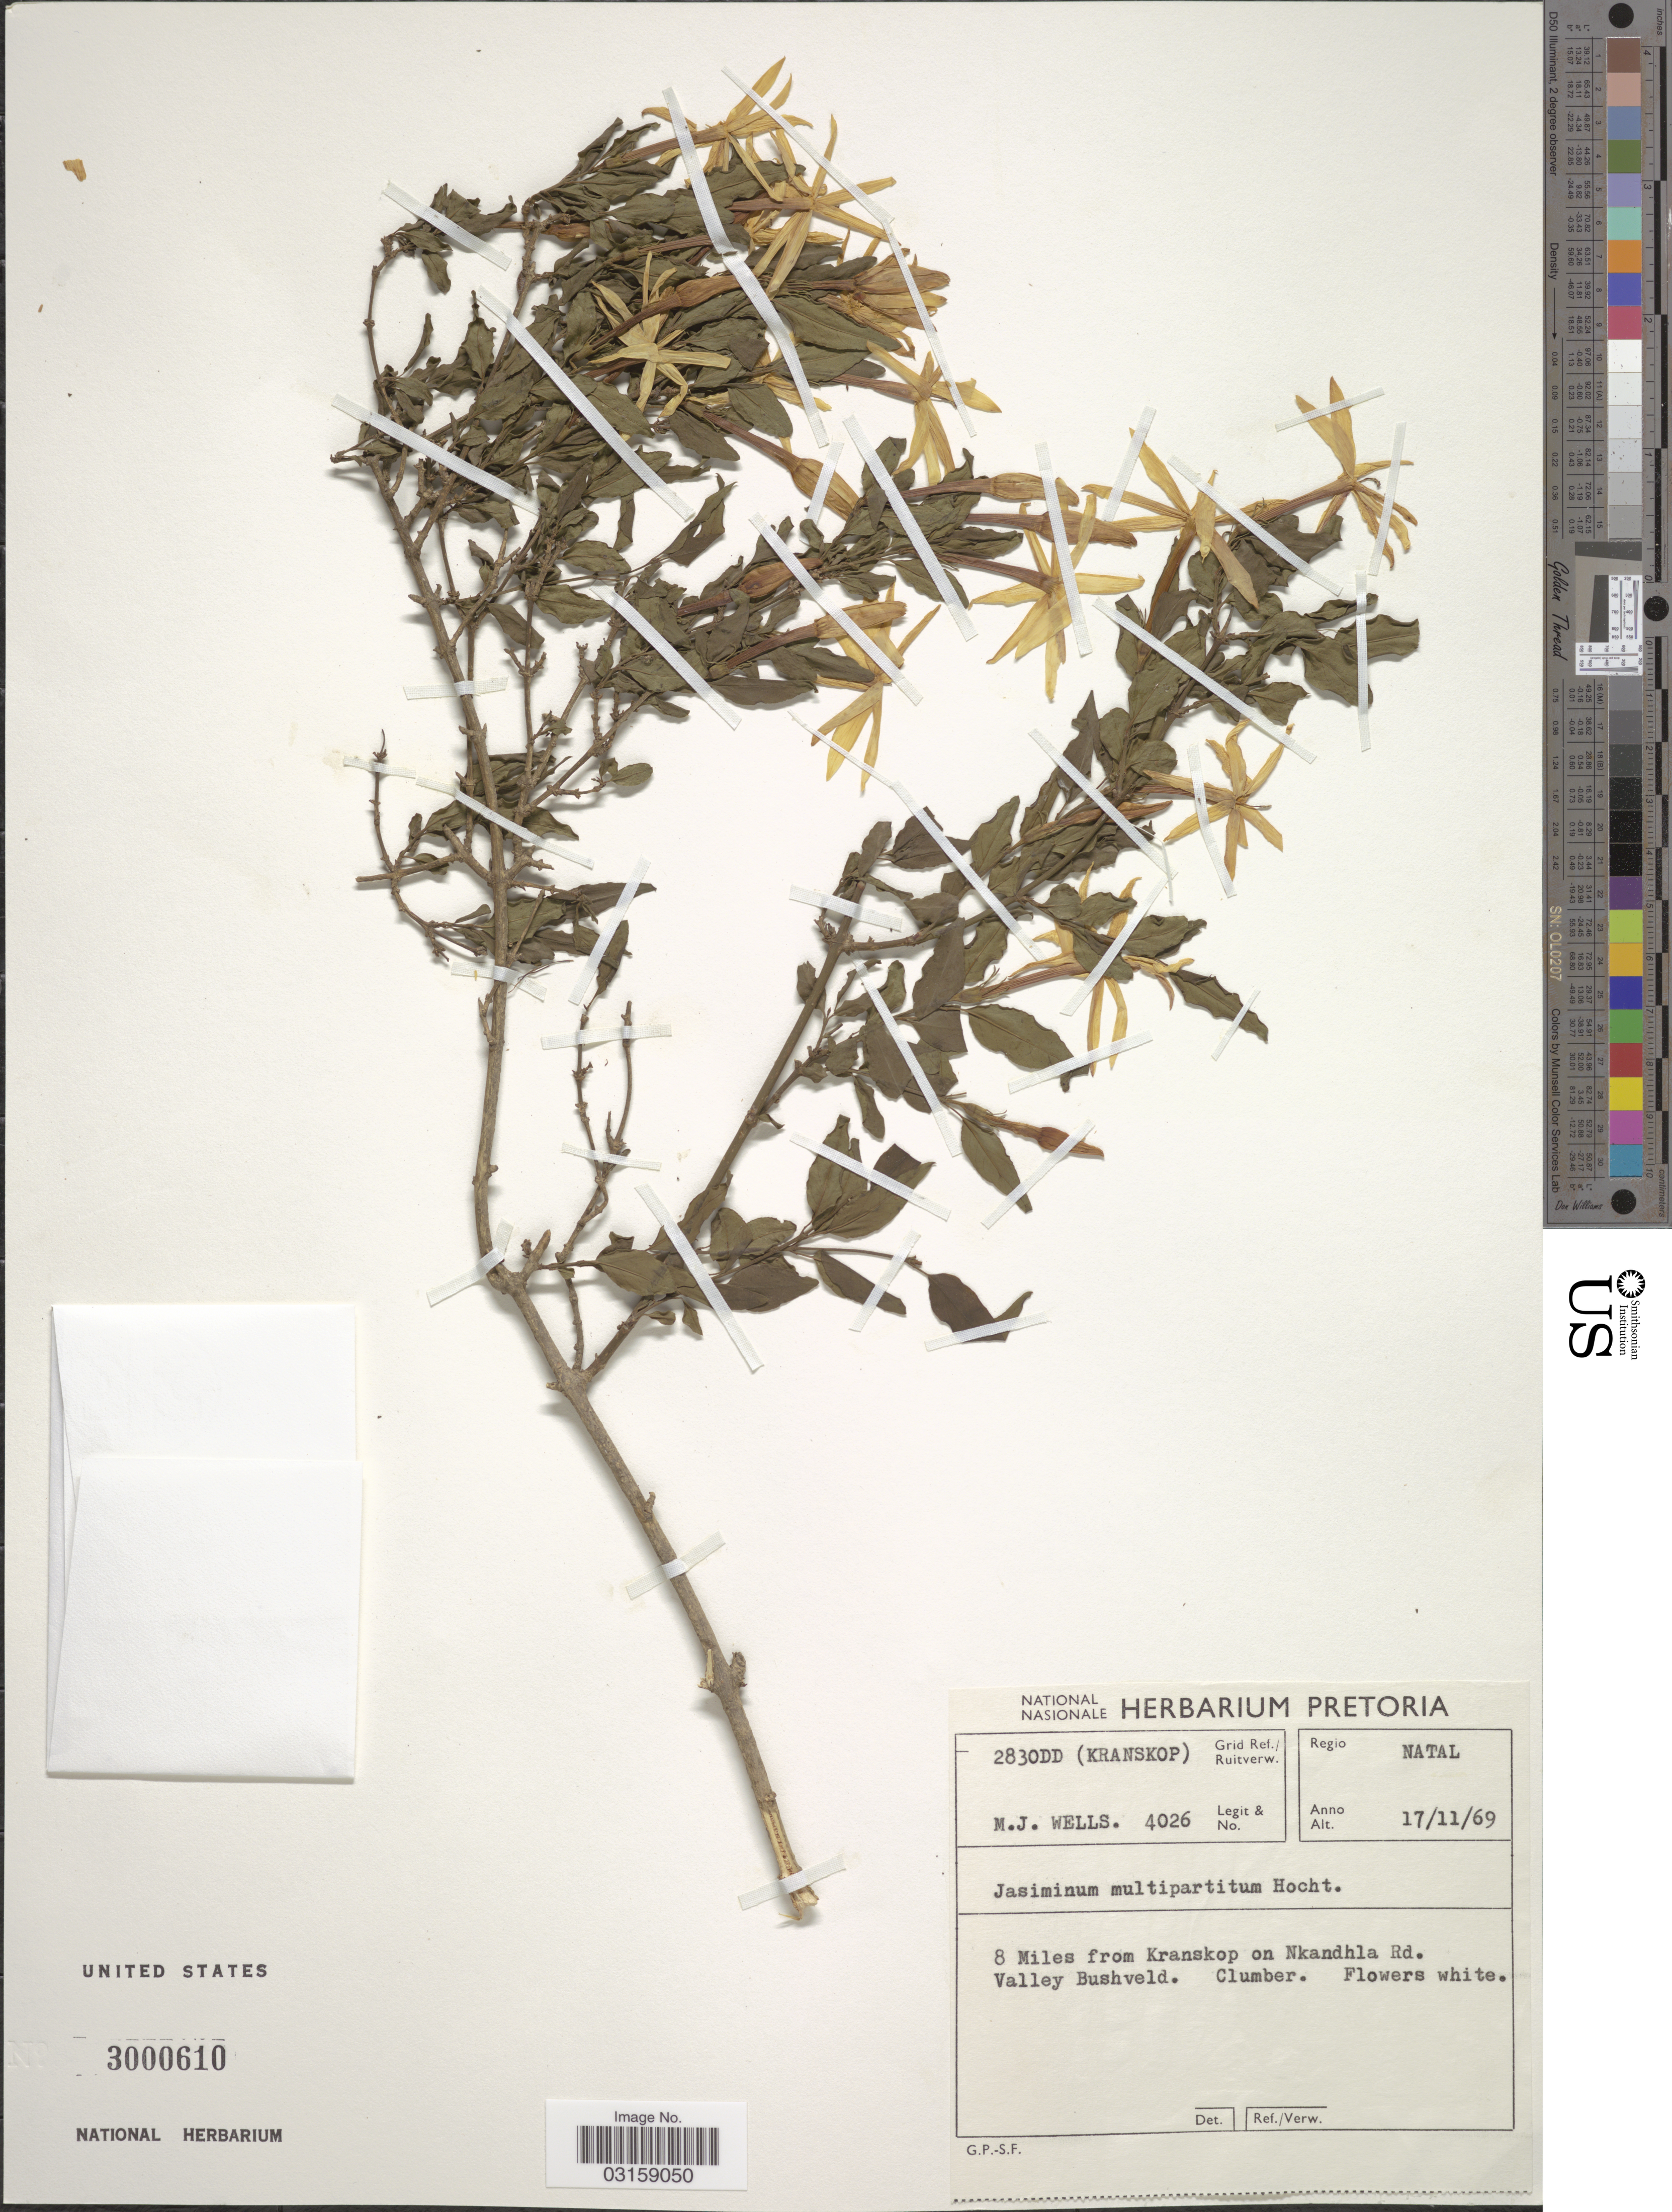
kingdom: Plantae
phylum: Tracheophyta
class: Magnoliopsida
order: Lamiales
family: Oleaceae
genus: Jasminum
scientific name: Jasminum multipartitum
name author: Hochst.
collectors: M. Wells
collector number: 4026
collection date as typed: Transcribed d/m/y: 17/11/69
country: South Africa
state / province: KwaZulu-Natal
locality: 2830DD (Kranskop) Grid Ref./ Ruitverw. Regio Natal. 8 Miles from Kranskop on Nkandhla Rd. Valley Bushveld.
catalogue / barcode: US 3000610